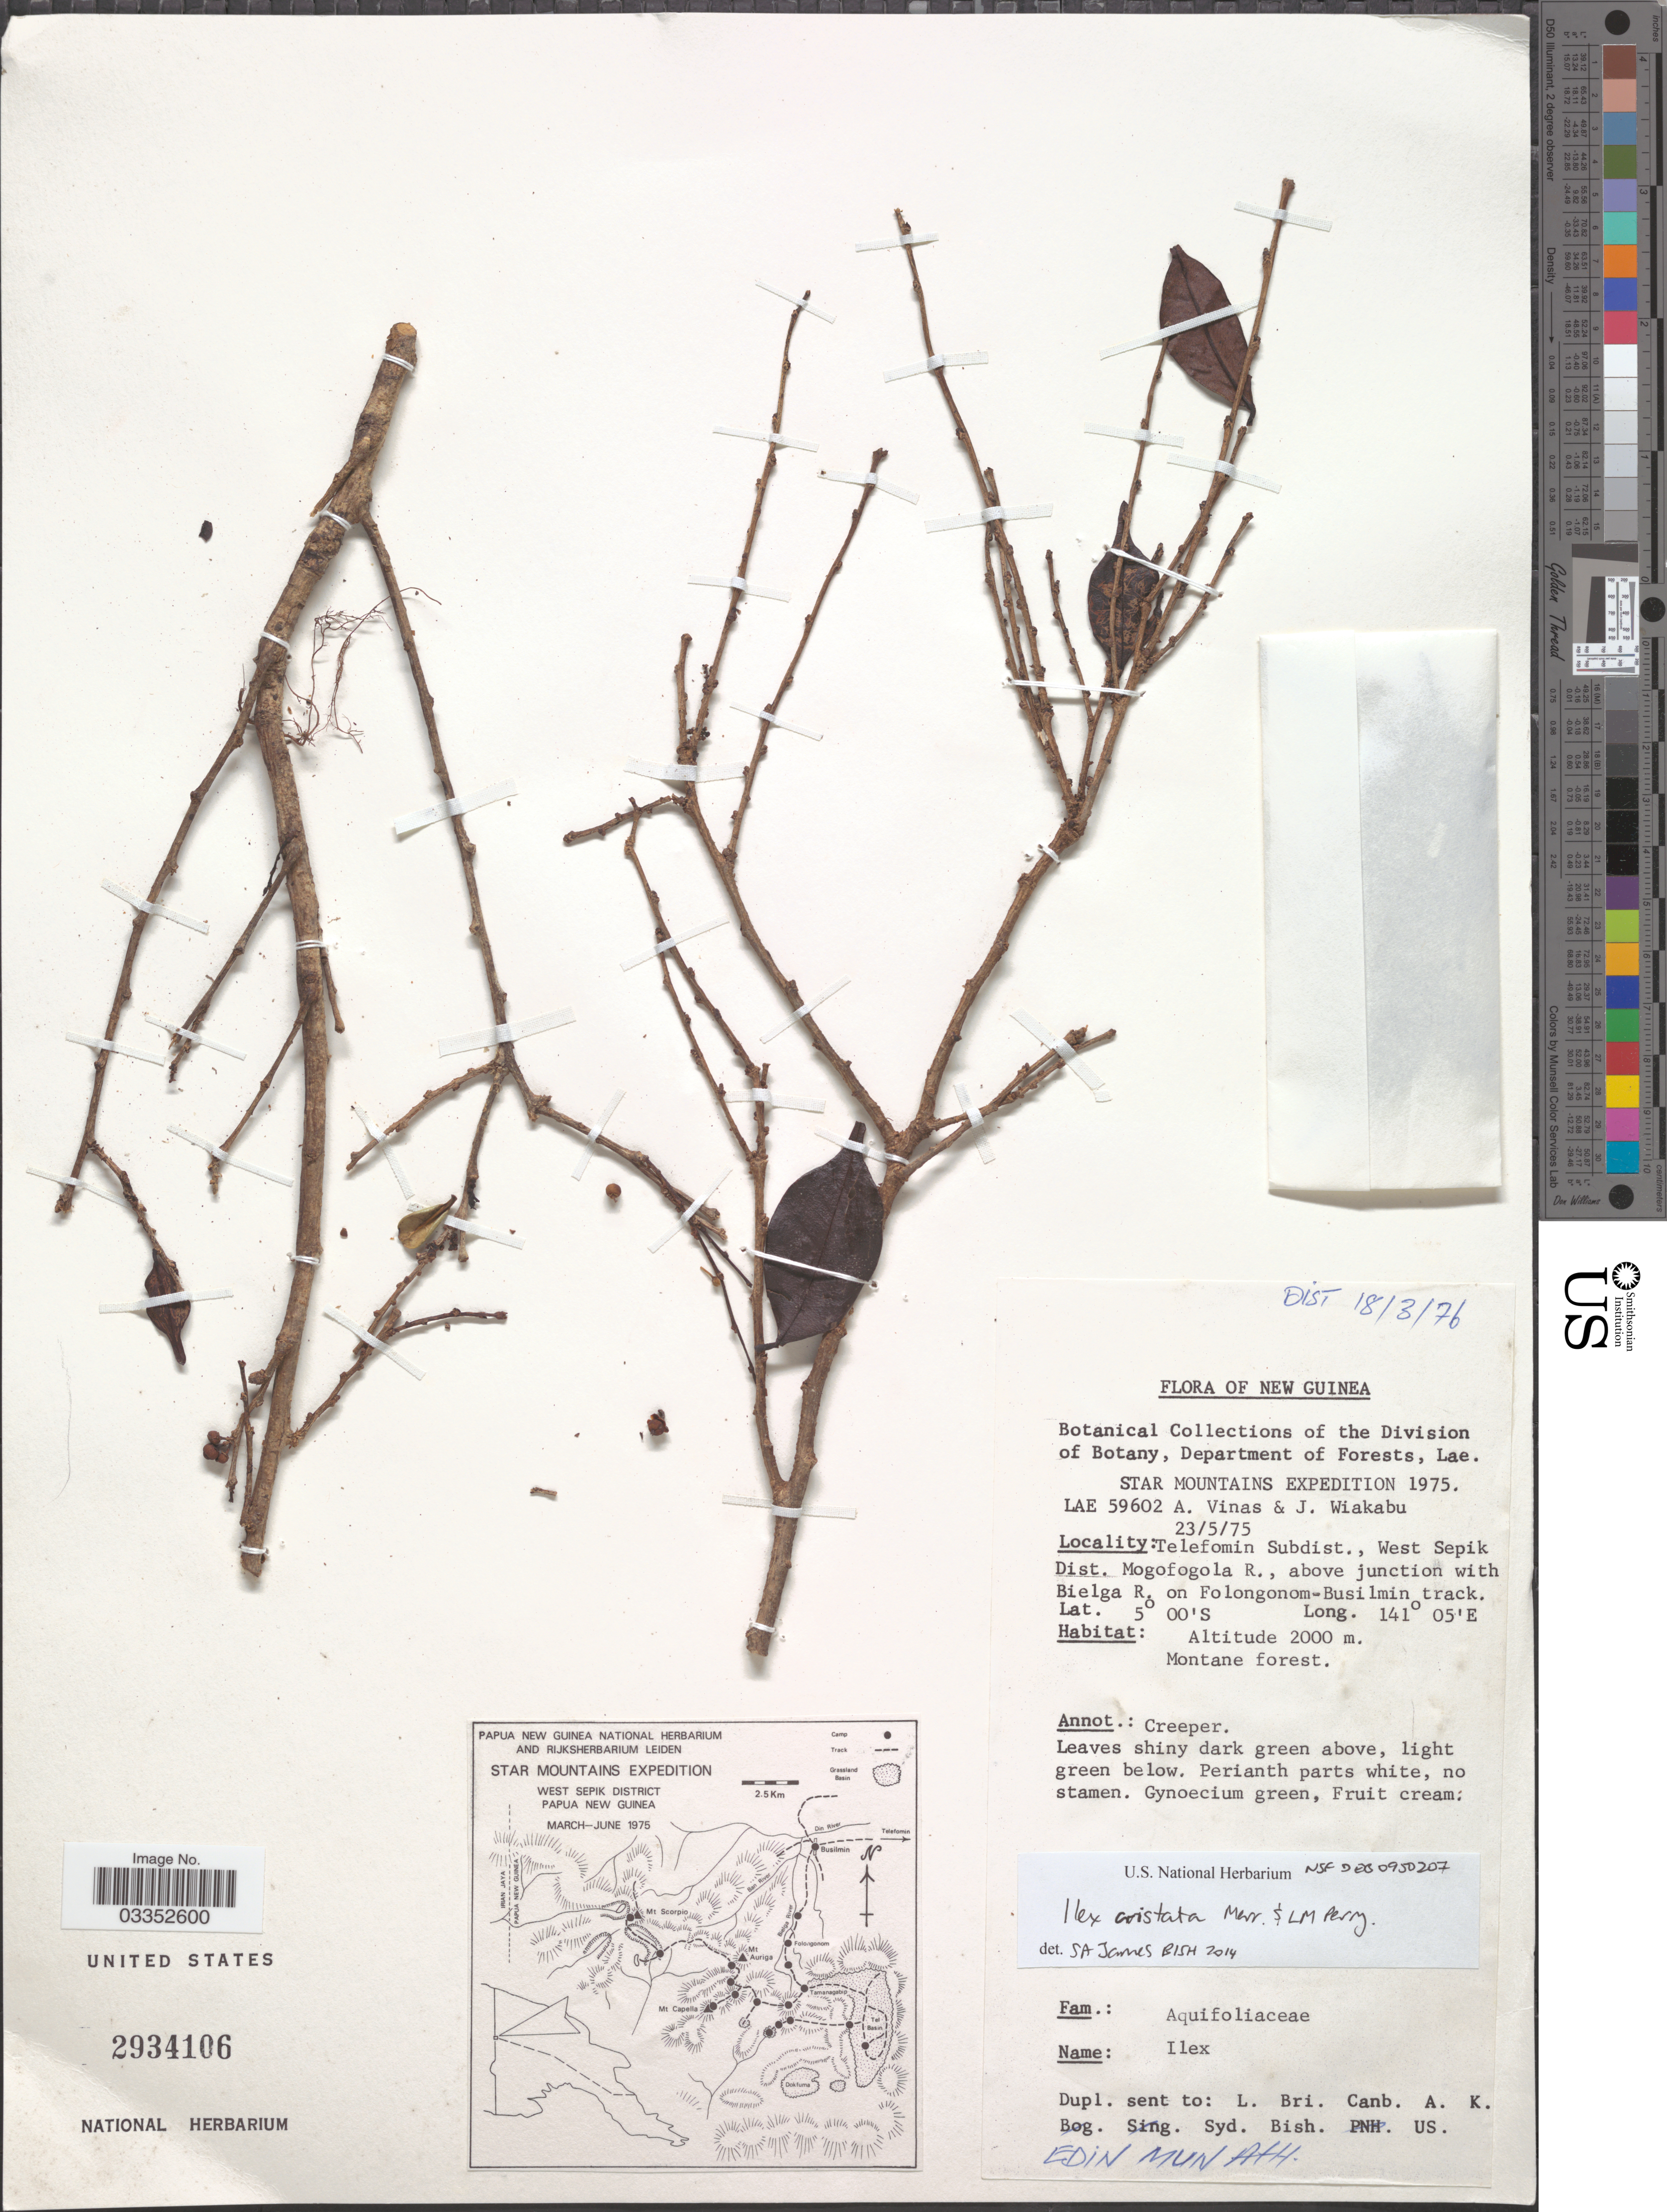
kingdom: Plantae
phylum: Tracheophyta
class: Magnoliopsida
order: Aquifoliales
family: Aquifoliaceae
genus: Ilex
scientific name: Ilex cristata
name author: Merr. & L.M. Perry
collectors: A. Vinas & J. Wiakabu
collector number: LAE 59602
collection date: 1975-05-23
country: Papua New Guinea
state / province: Sandaun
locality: New Guinea. Star Mountains. [unsure placement] Telefomin Subdist., West Sepik Dist. Mogofogola R., above junction with Bielga R. on Folongonom-Busilmin track.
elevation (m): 2000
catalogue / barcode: US 2934106